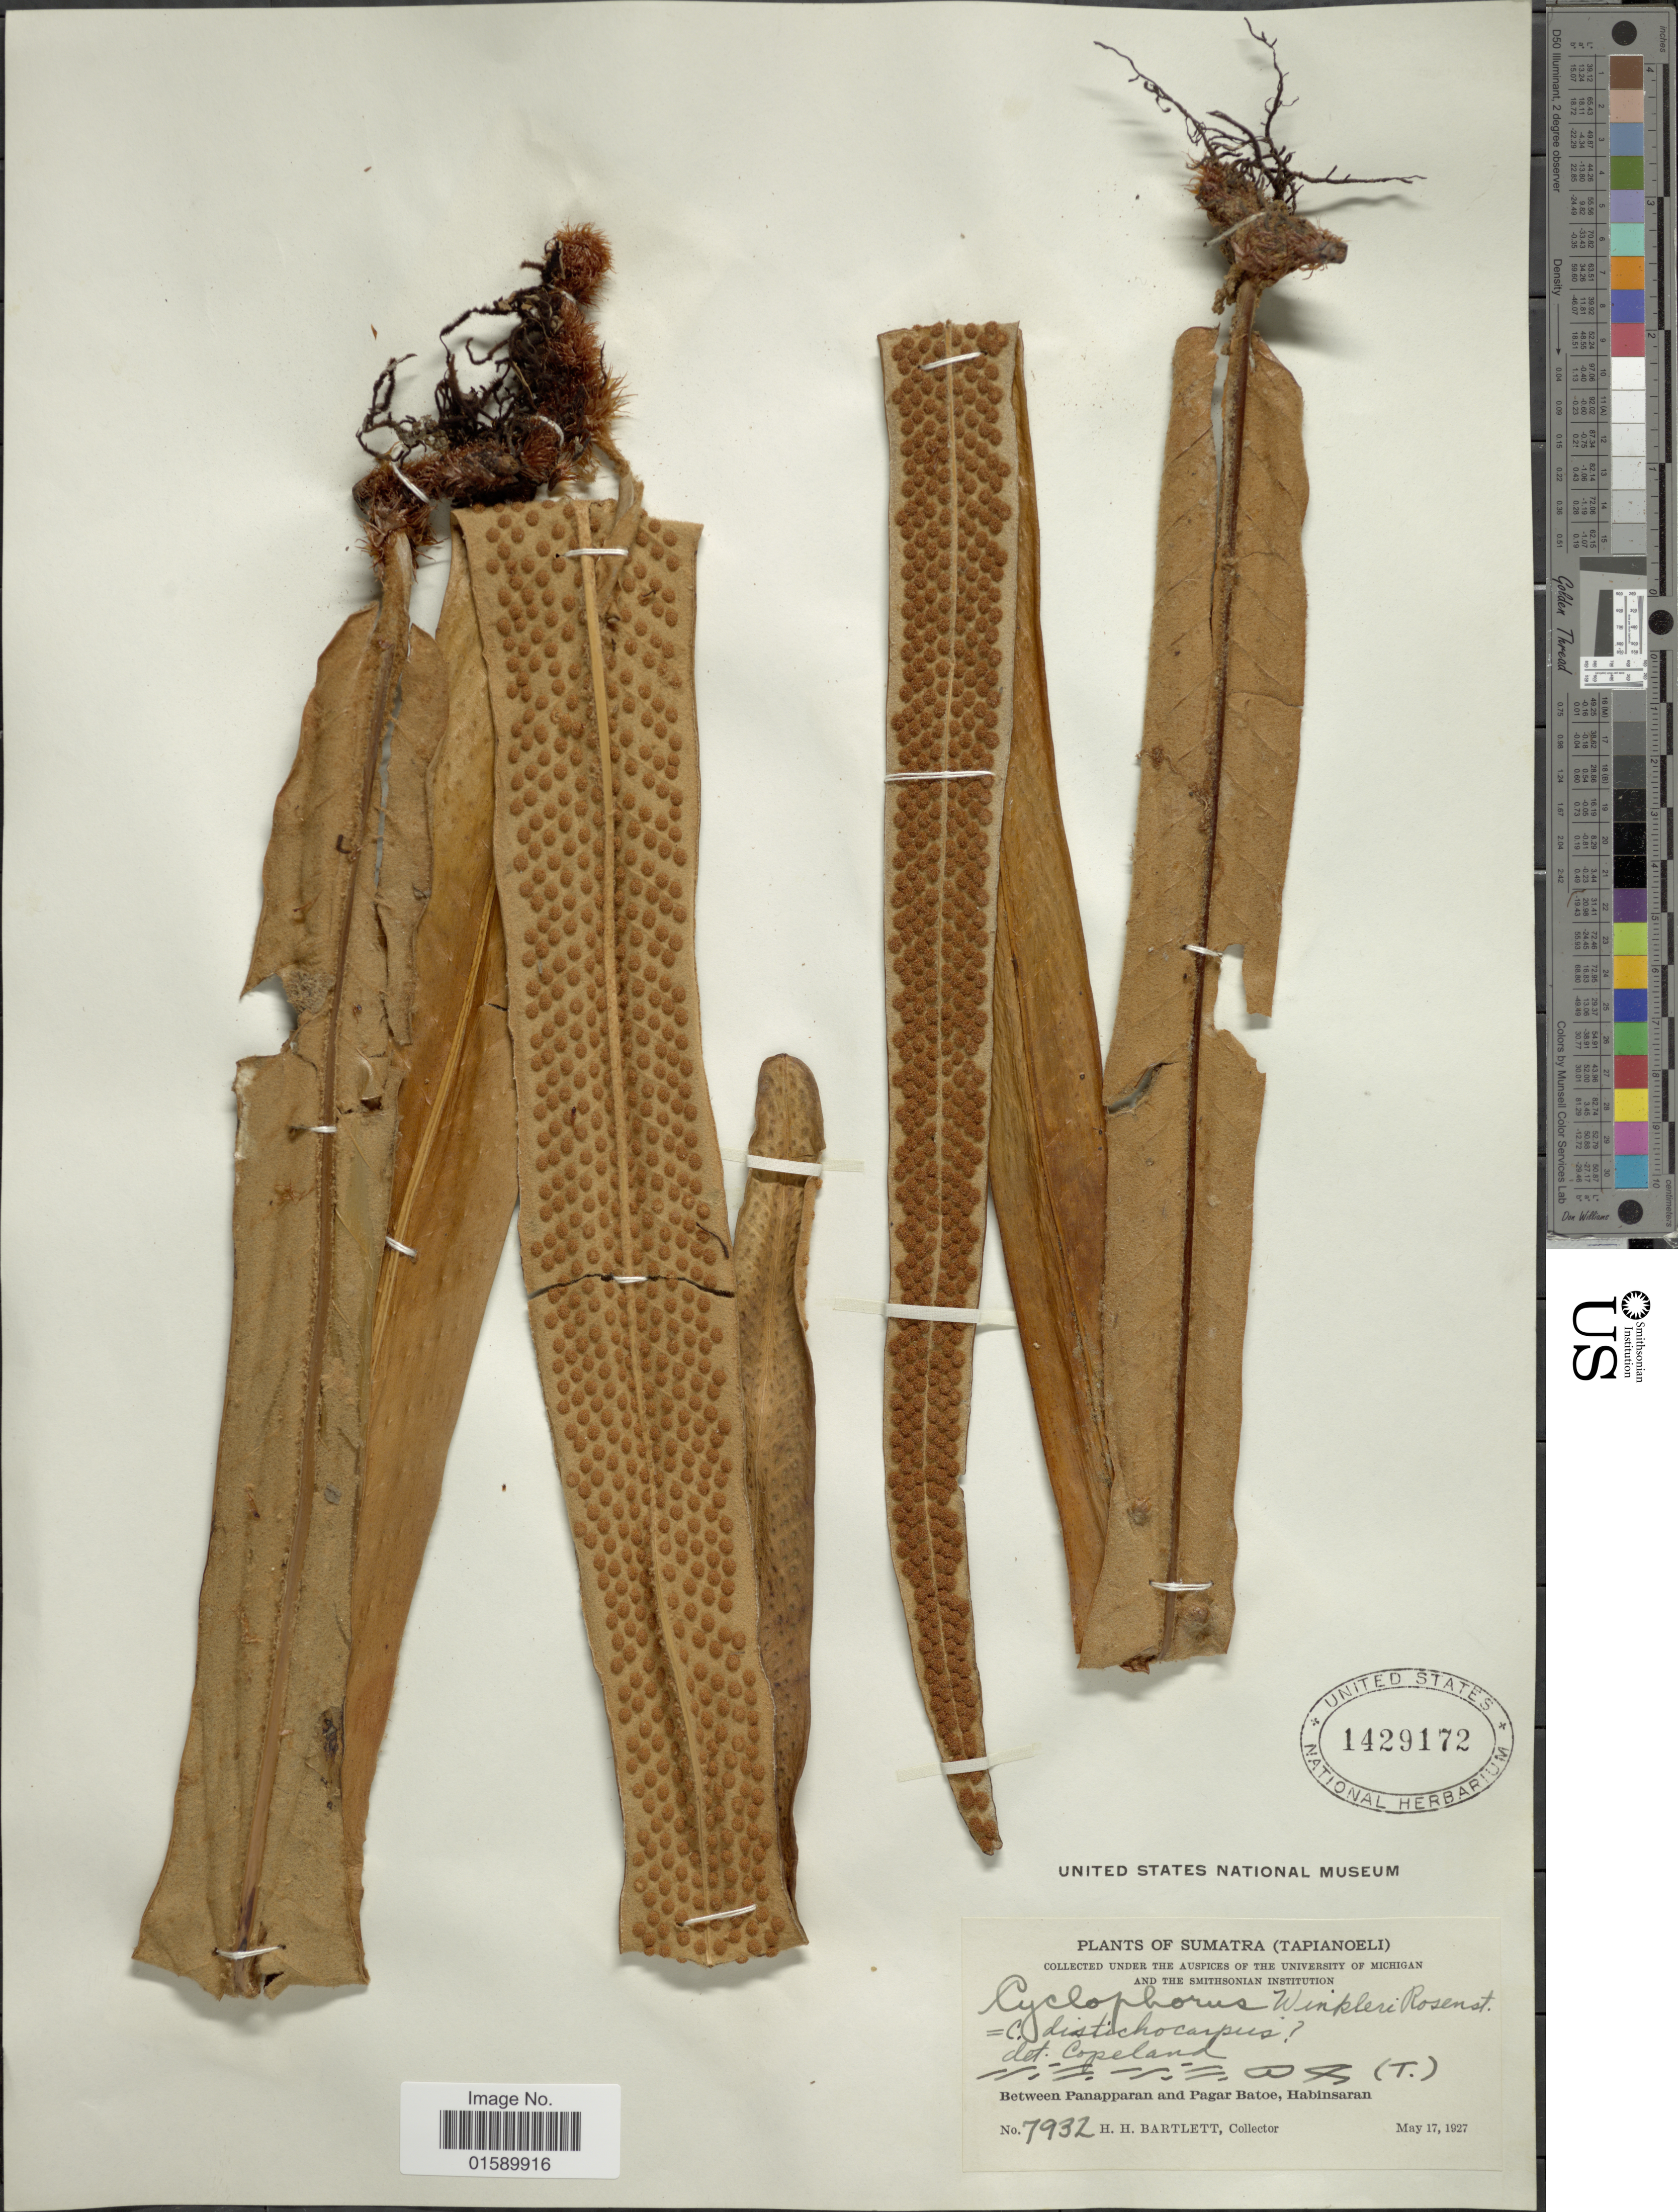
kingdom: Plantae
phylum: Tracheophyta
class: Polypodiopsida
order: Polypodiales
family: Polypodiaceae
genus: Pyrrosia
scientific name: Pyrrosia winkleri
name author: (Rosenst.) Tagawa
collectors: H. H. Bartlett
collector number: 7932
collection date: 1927-05-17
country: Indonesia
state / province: Sumatra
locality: Sumatra (Tapianoeli), Between Panapparan and Pagar Batoe, Habinsaran.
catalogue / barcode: US 1429172